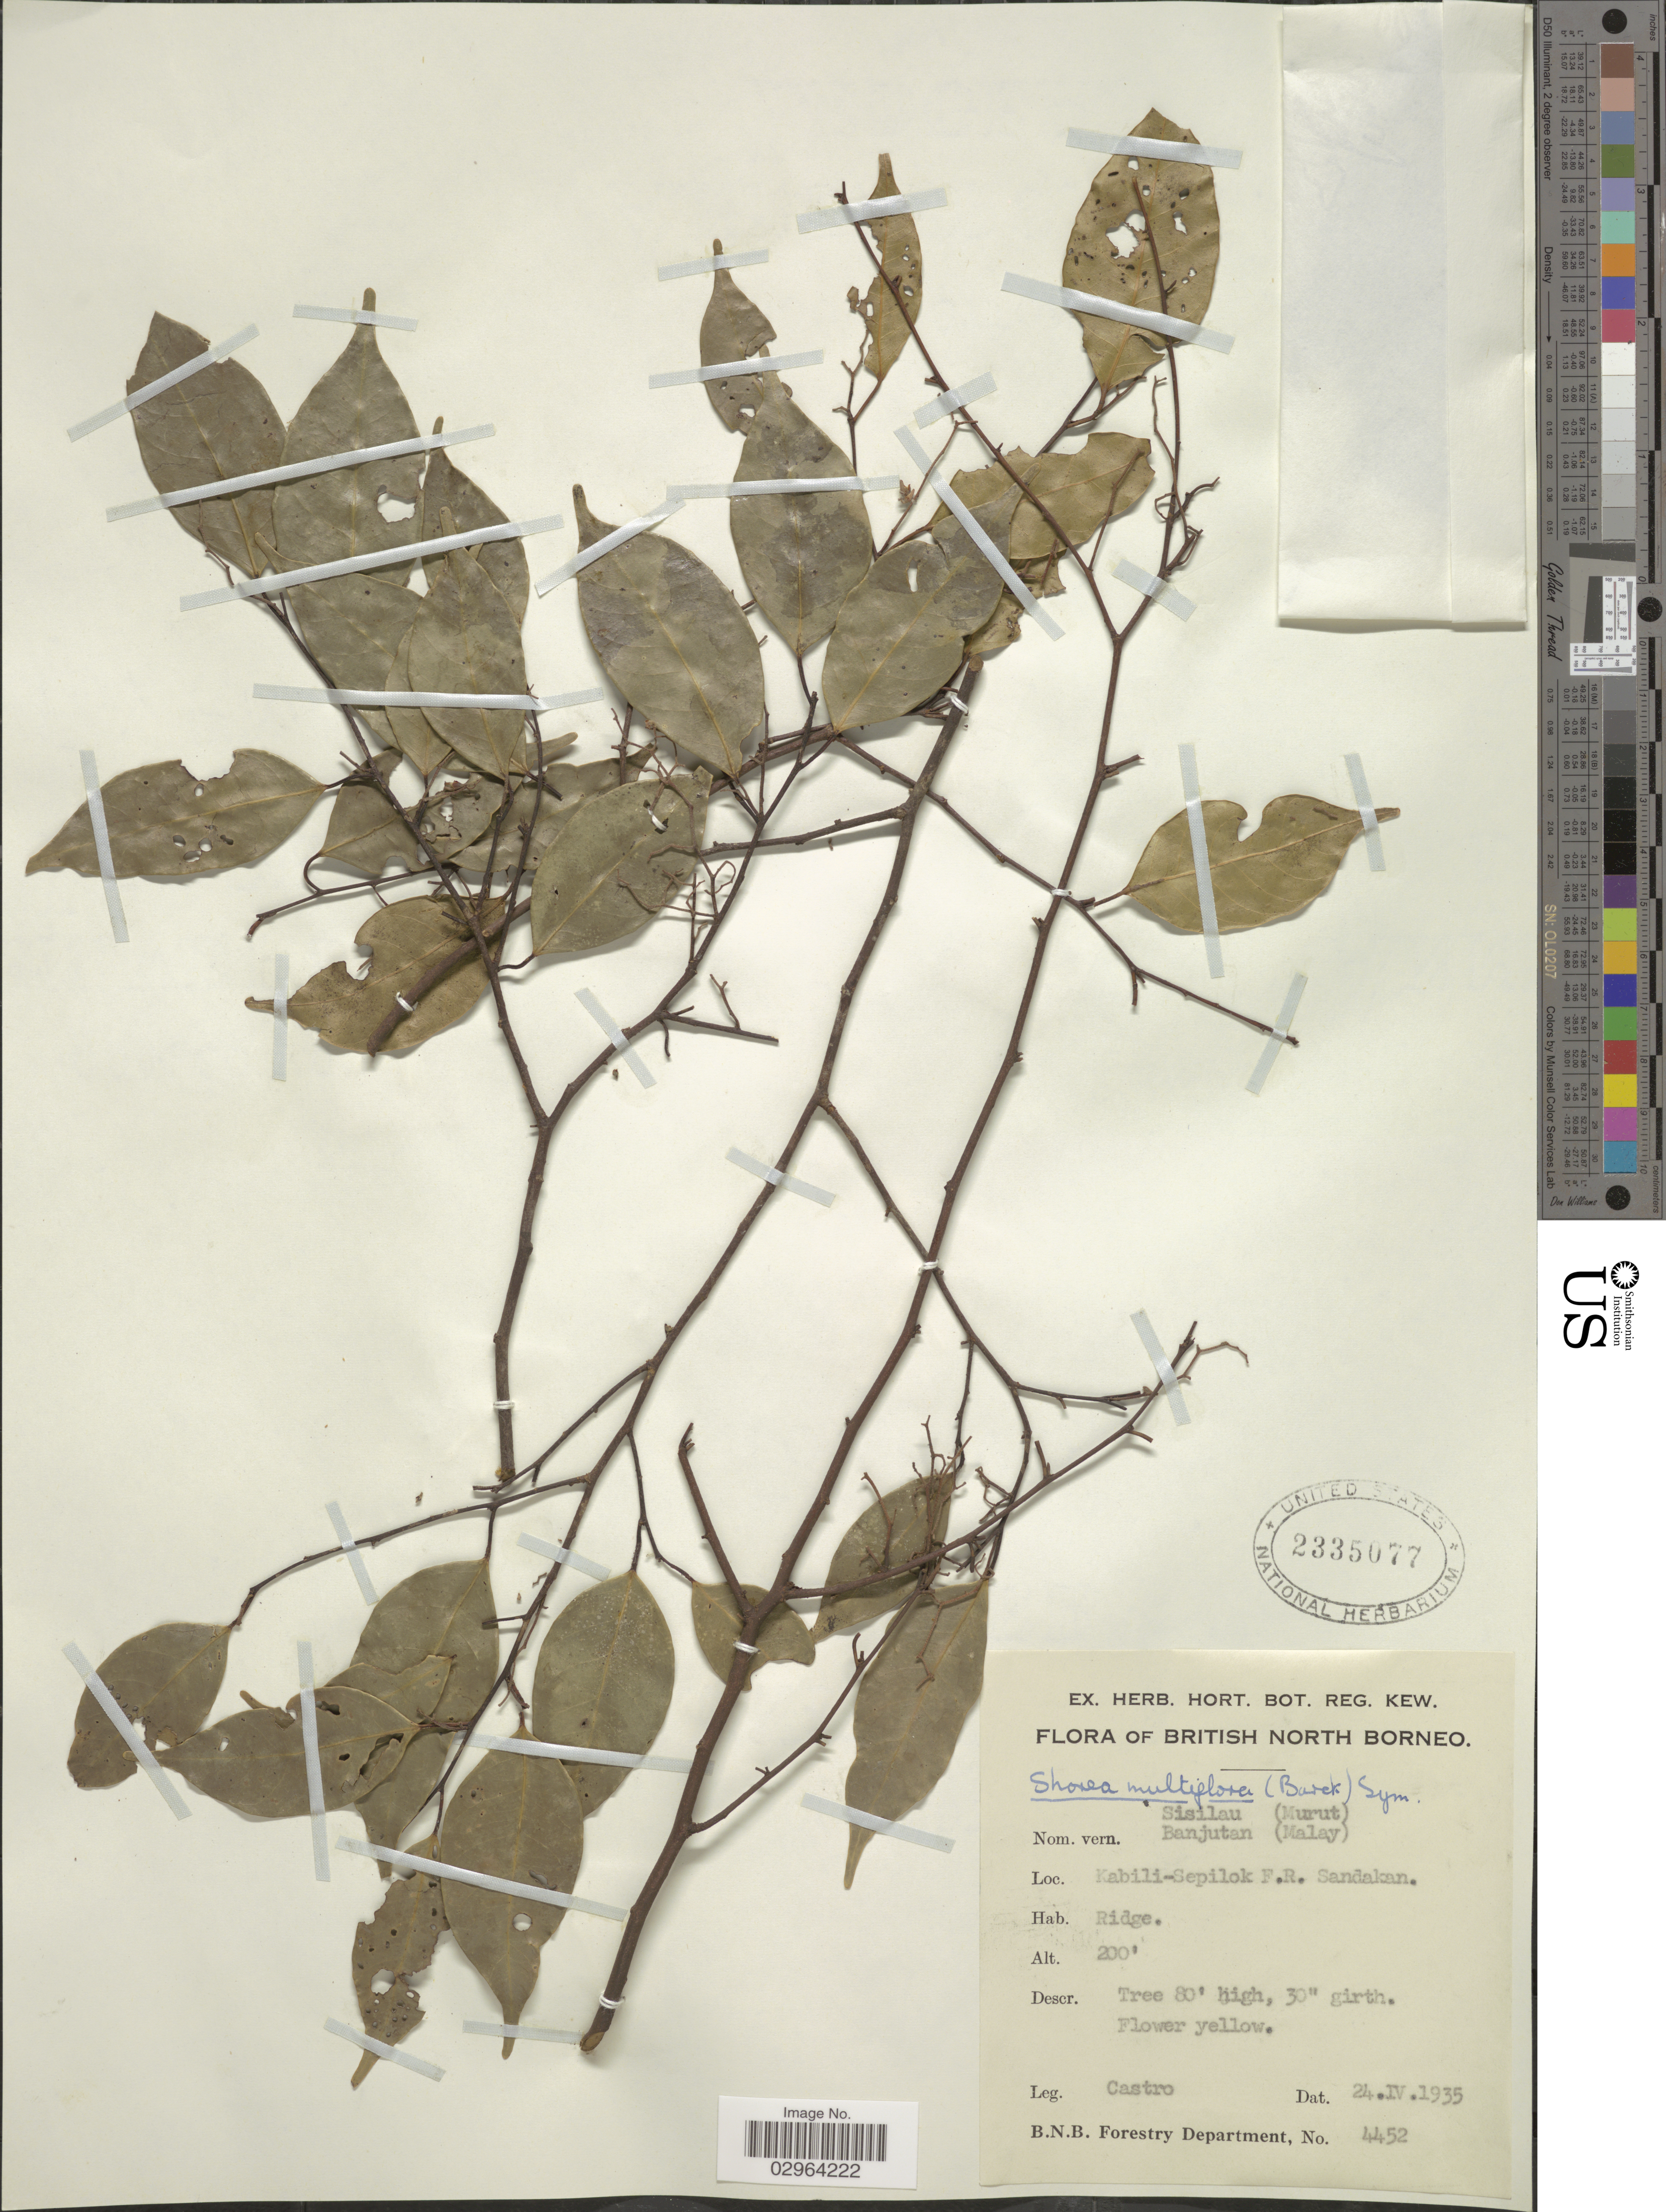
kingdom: Plantae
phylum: Tracheophyta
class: Magnoliopsida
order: Malvales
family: Dipterocarpaceae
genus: Richetia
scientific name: Richetia multiflora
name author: (Burck) P.S. Ashton & J. Heck.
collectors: -. Castro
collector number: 4452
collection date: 1935-04-24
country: Malaysia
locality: British North Borneo. Kabili-Sepilok F.R. Sandakan.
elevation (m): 61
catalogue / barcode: US 2335077